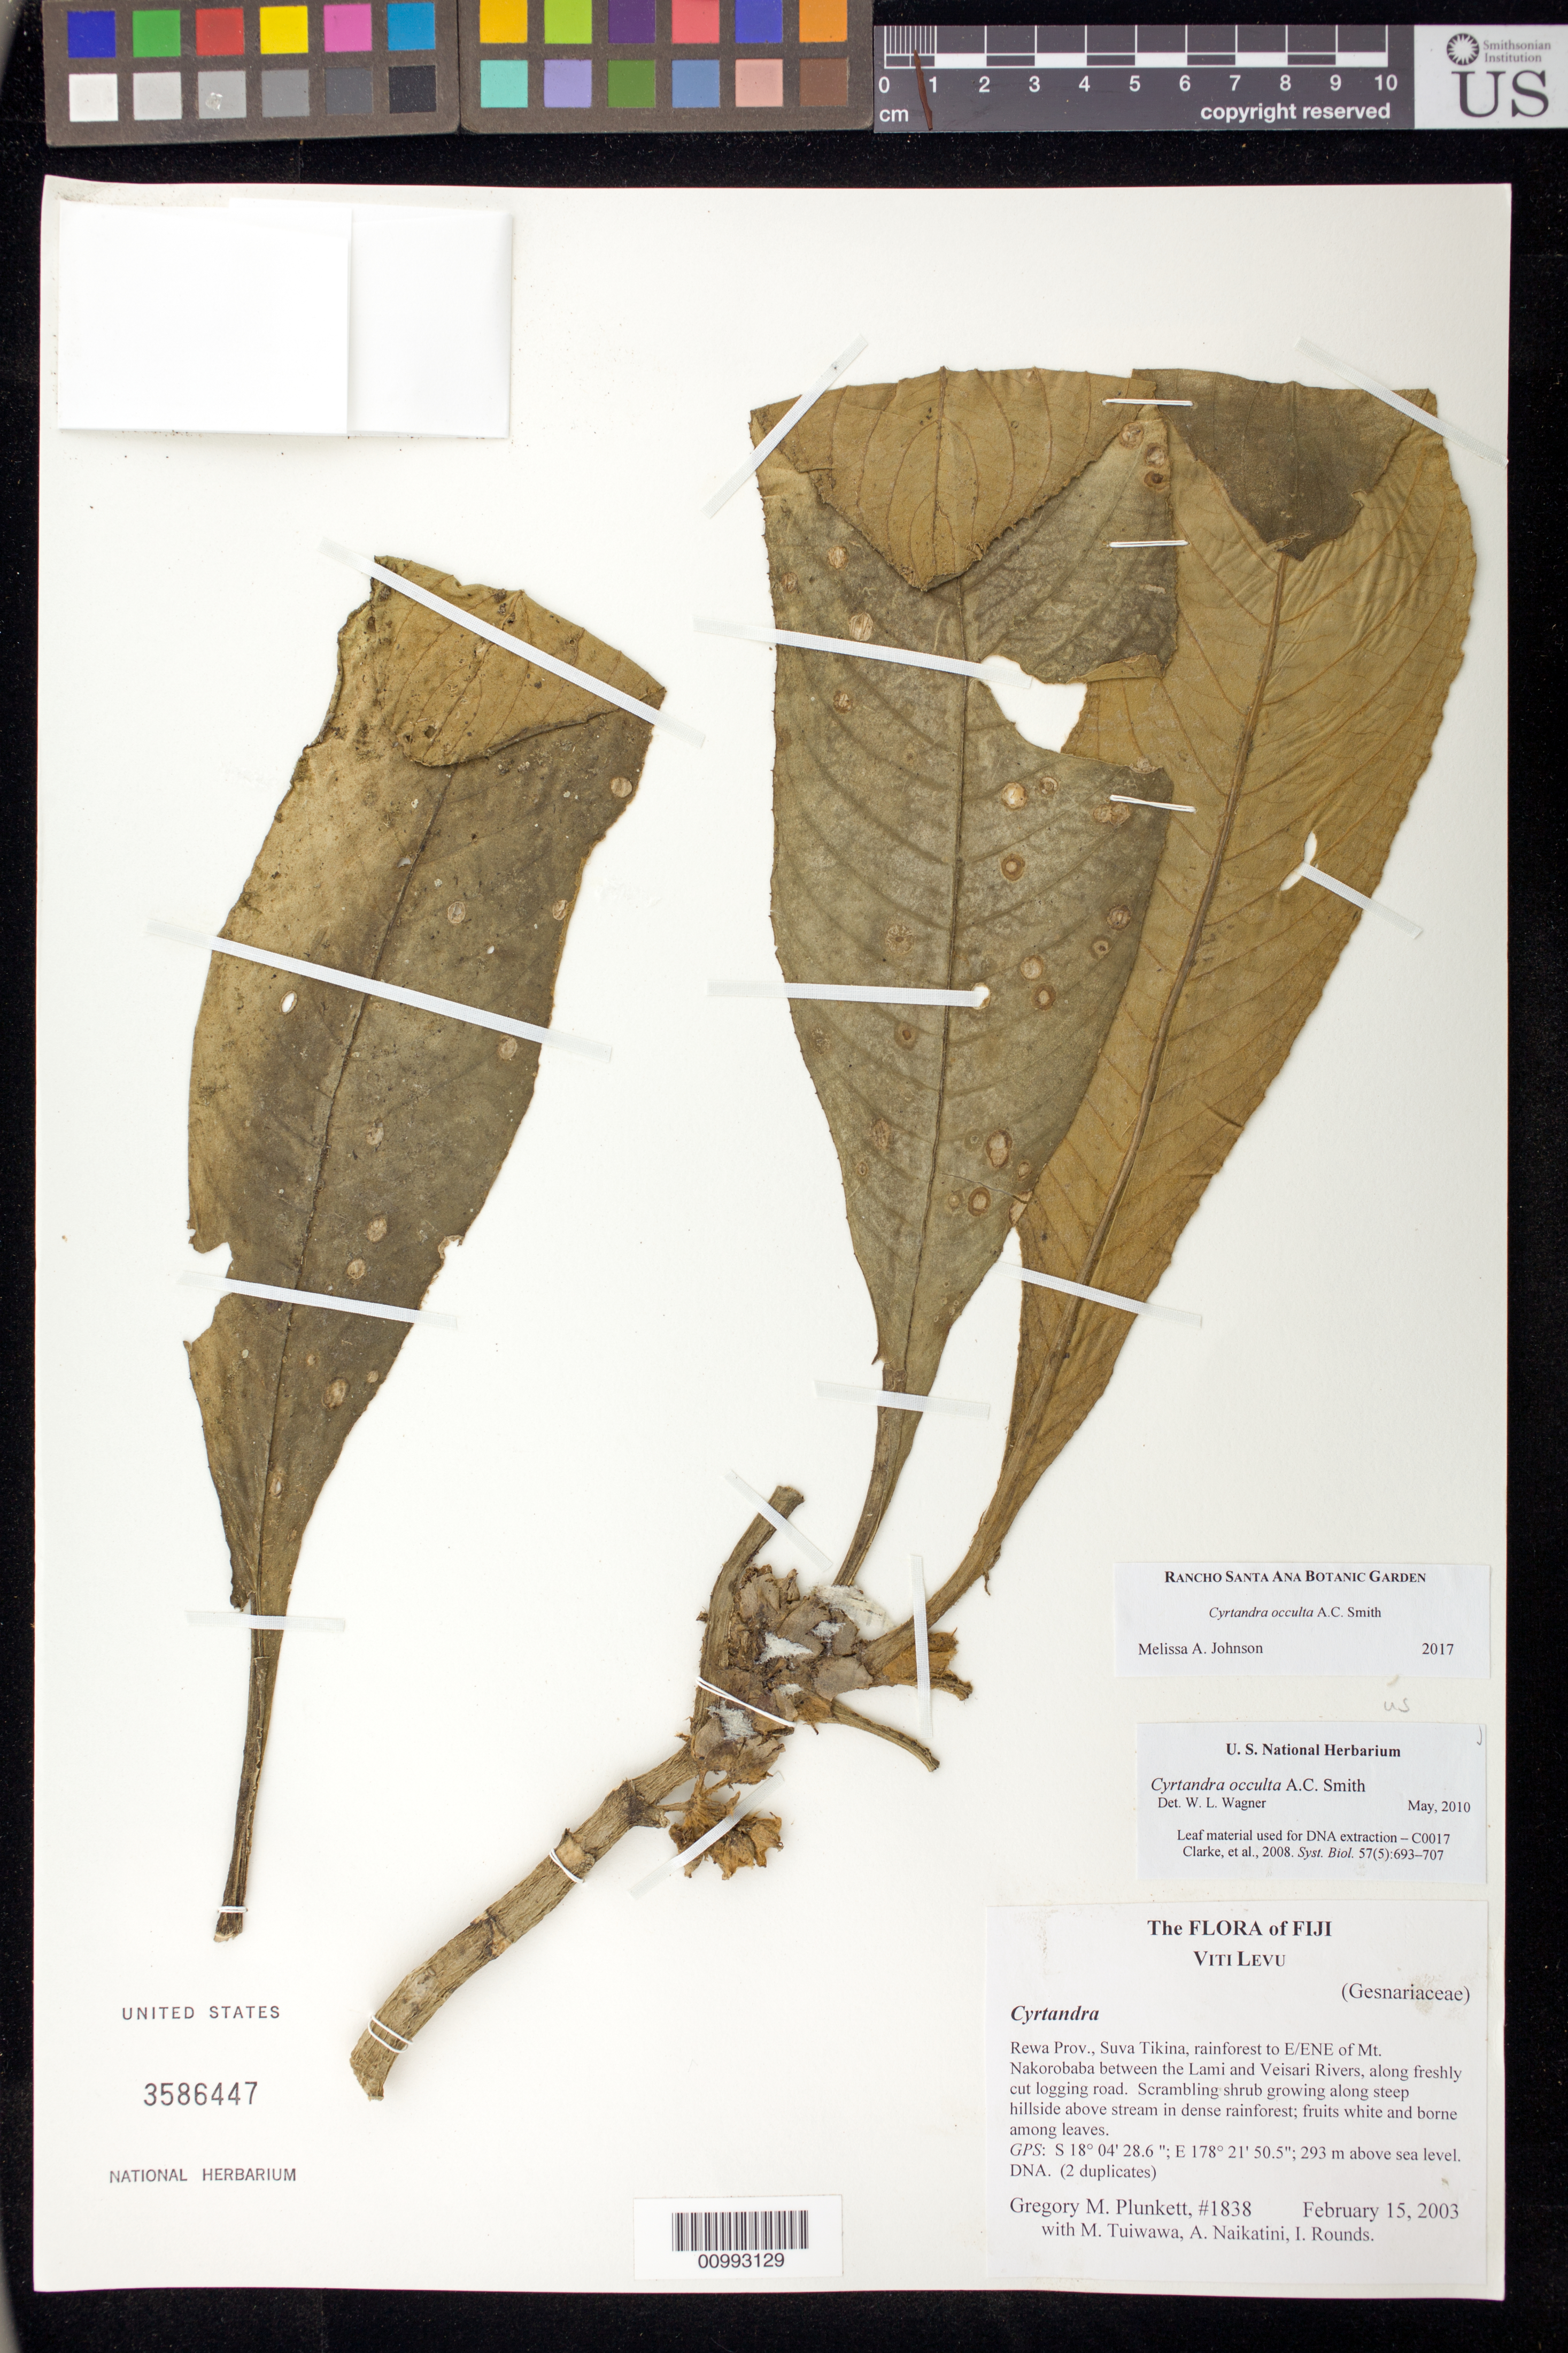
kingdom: Plantae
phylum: Tracheophyta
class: Magnoliopsida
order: Lamiales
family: Gesneriaceae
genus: Cyrtandra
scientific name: Cyrtandra occulta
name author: A.C. Sm.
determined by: Johnson, Melissa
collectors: G. M. Plunkett & et al.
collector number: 1838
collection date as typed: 15 Feb 2003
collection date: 2003-02-15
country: Fiji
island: Viti Levu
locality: Rewa Prov., Suva Tikina, rainforest to E/ENE of Mt. Nakorobaba between the Lami and Veisari Rivers, along freshy cut logging road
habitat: steep hillside above stream in dense rainforest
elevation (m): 293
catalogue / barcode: US 3586447